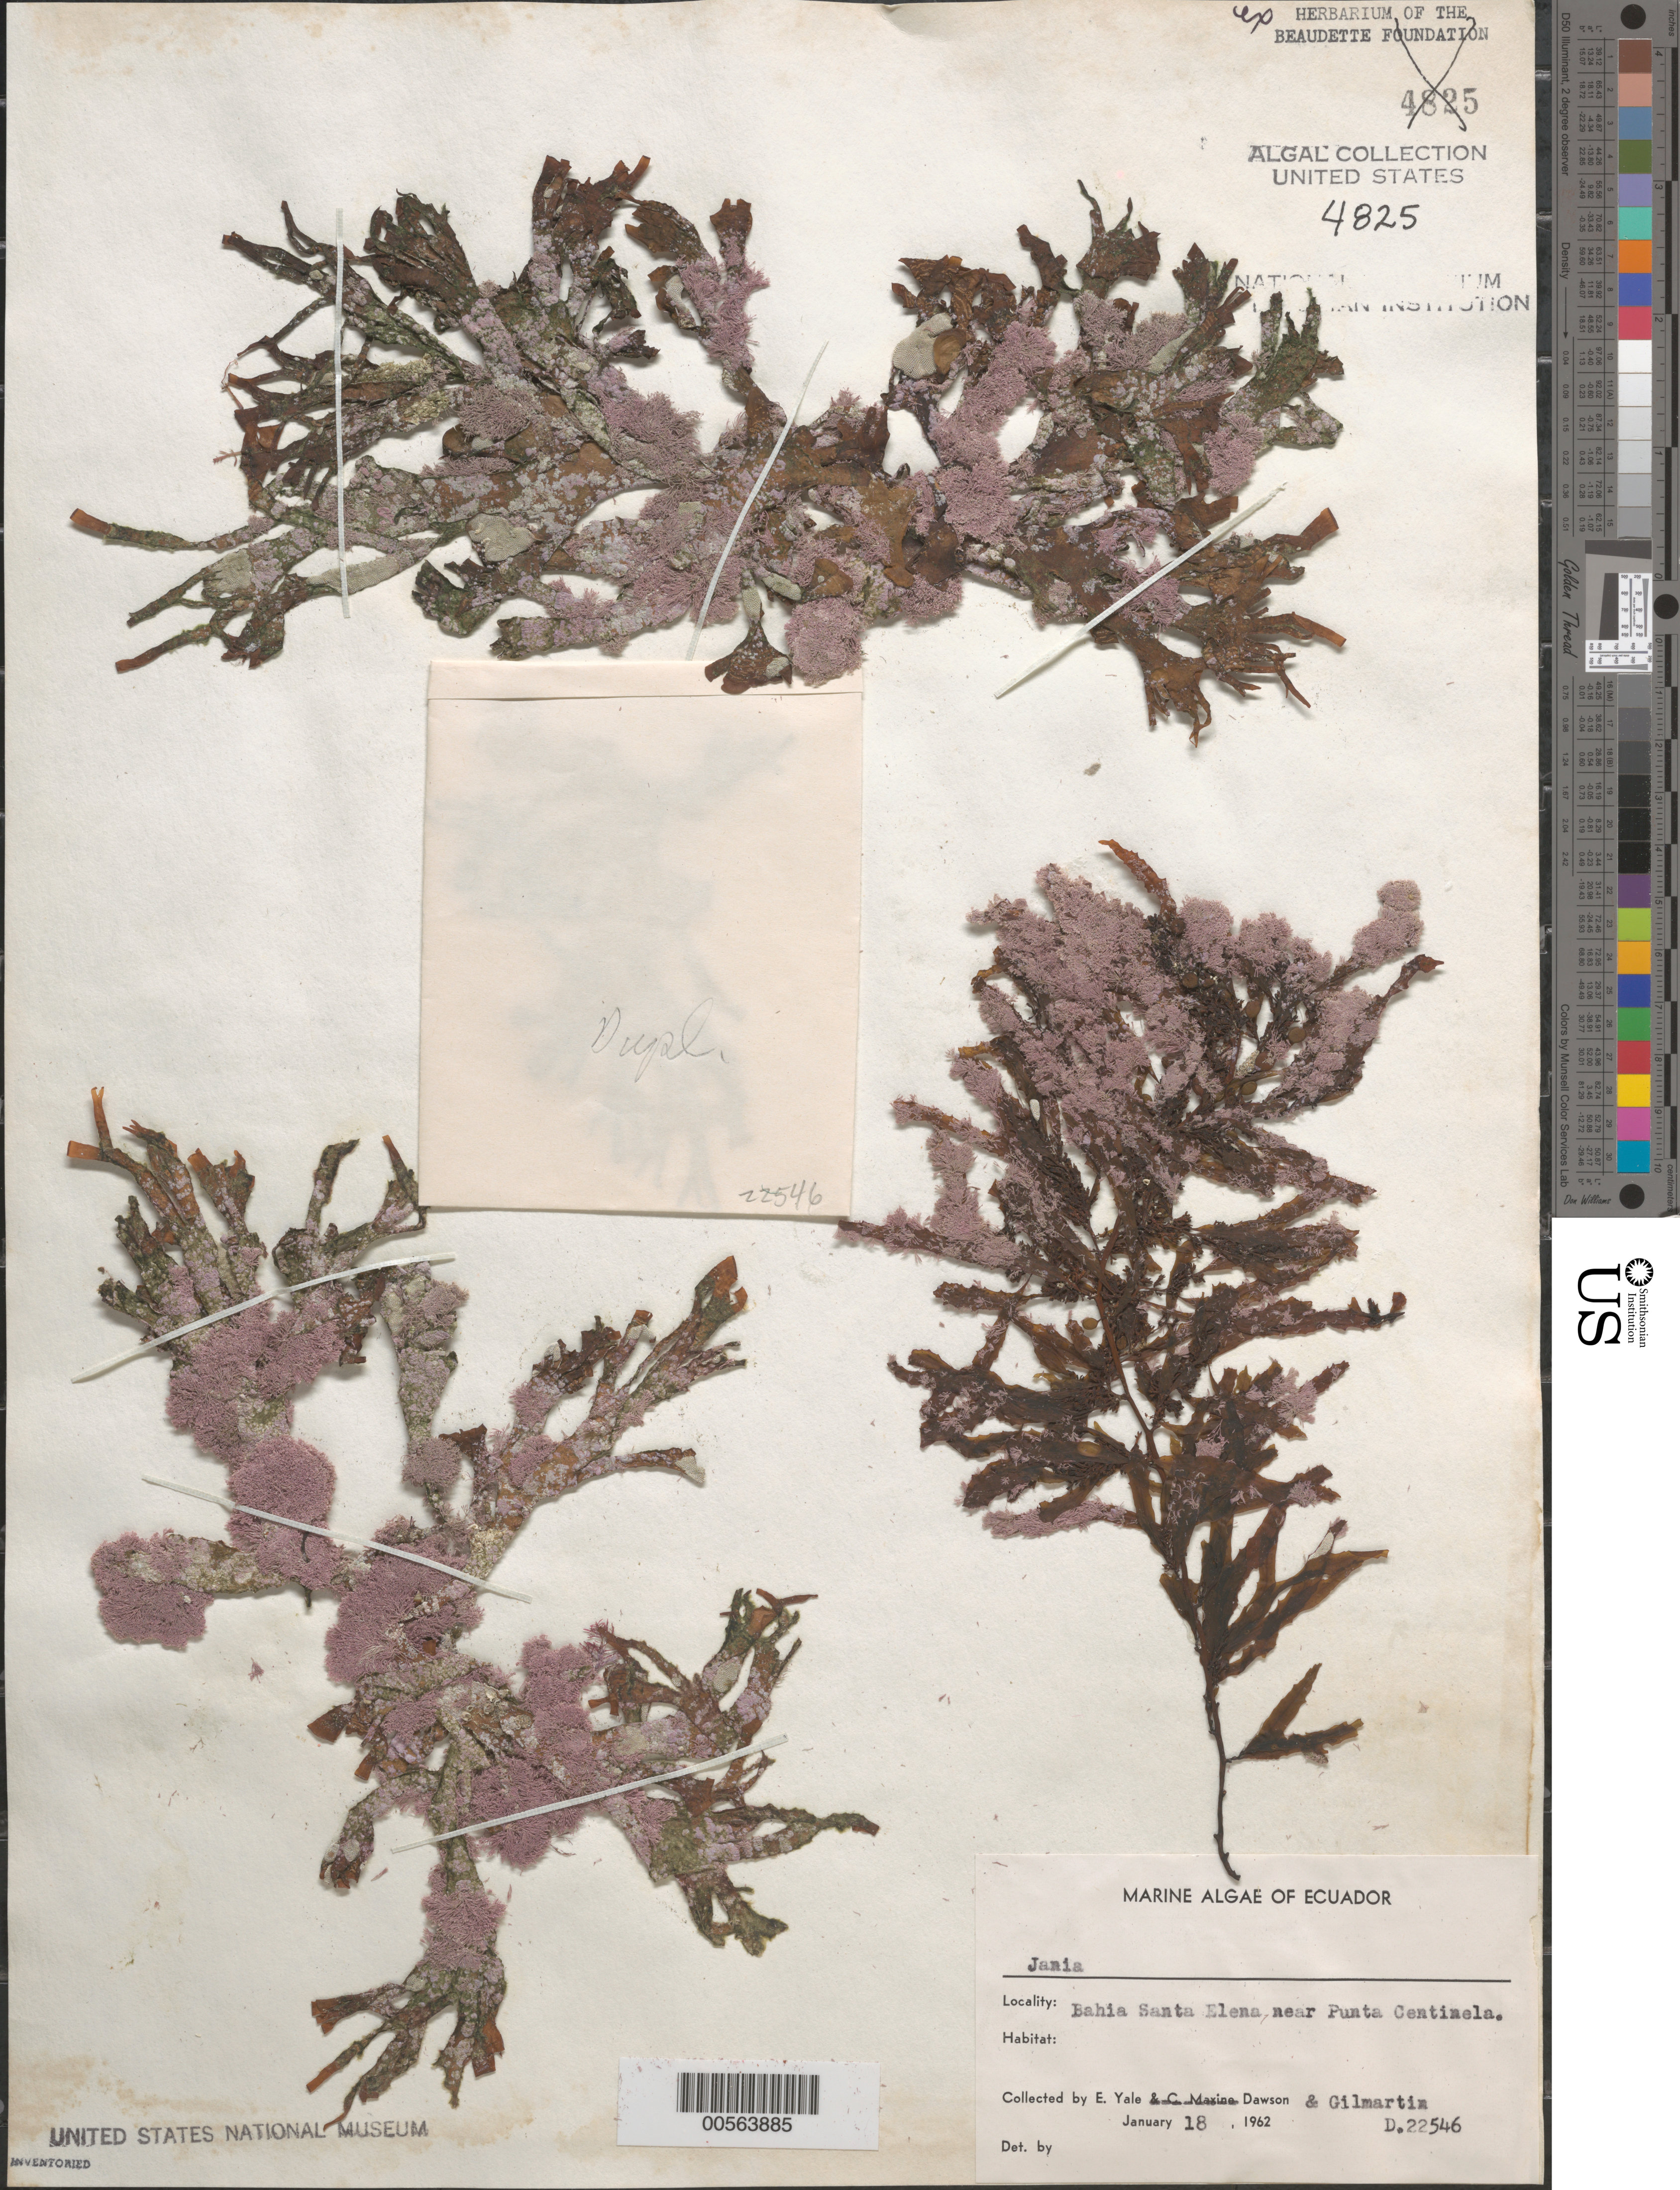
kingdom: Plantae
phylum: Rhodophyta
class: Florideophyceae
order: Corallinales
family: Corallinaceae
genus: Jania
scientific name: Jania sp.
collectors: E. Y. Dawson & M. Gilmartin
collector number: EYD 22546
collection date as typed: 18 Jan 1962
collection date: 1962-01-18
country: Ecuador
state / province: Guayas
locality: Bahia Santa Elena near Punta Centinela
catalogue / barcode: US 4825